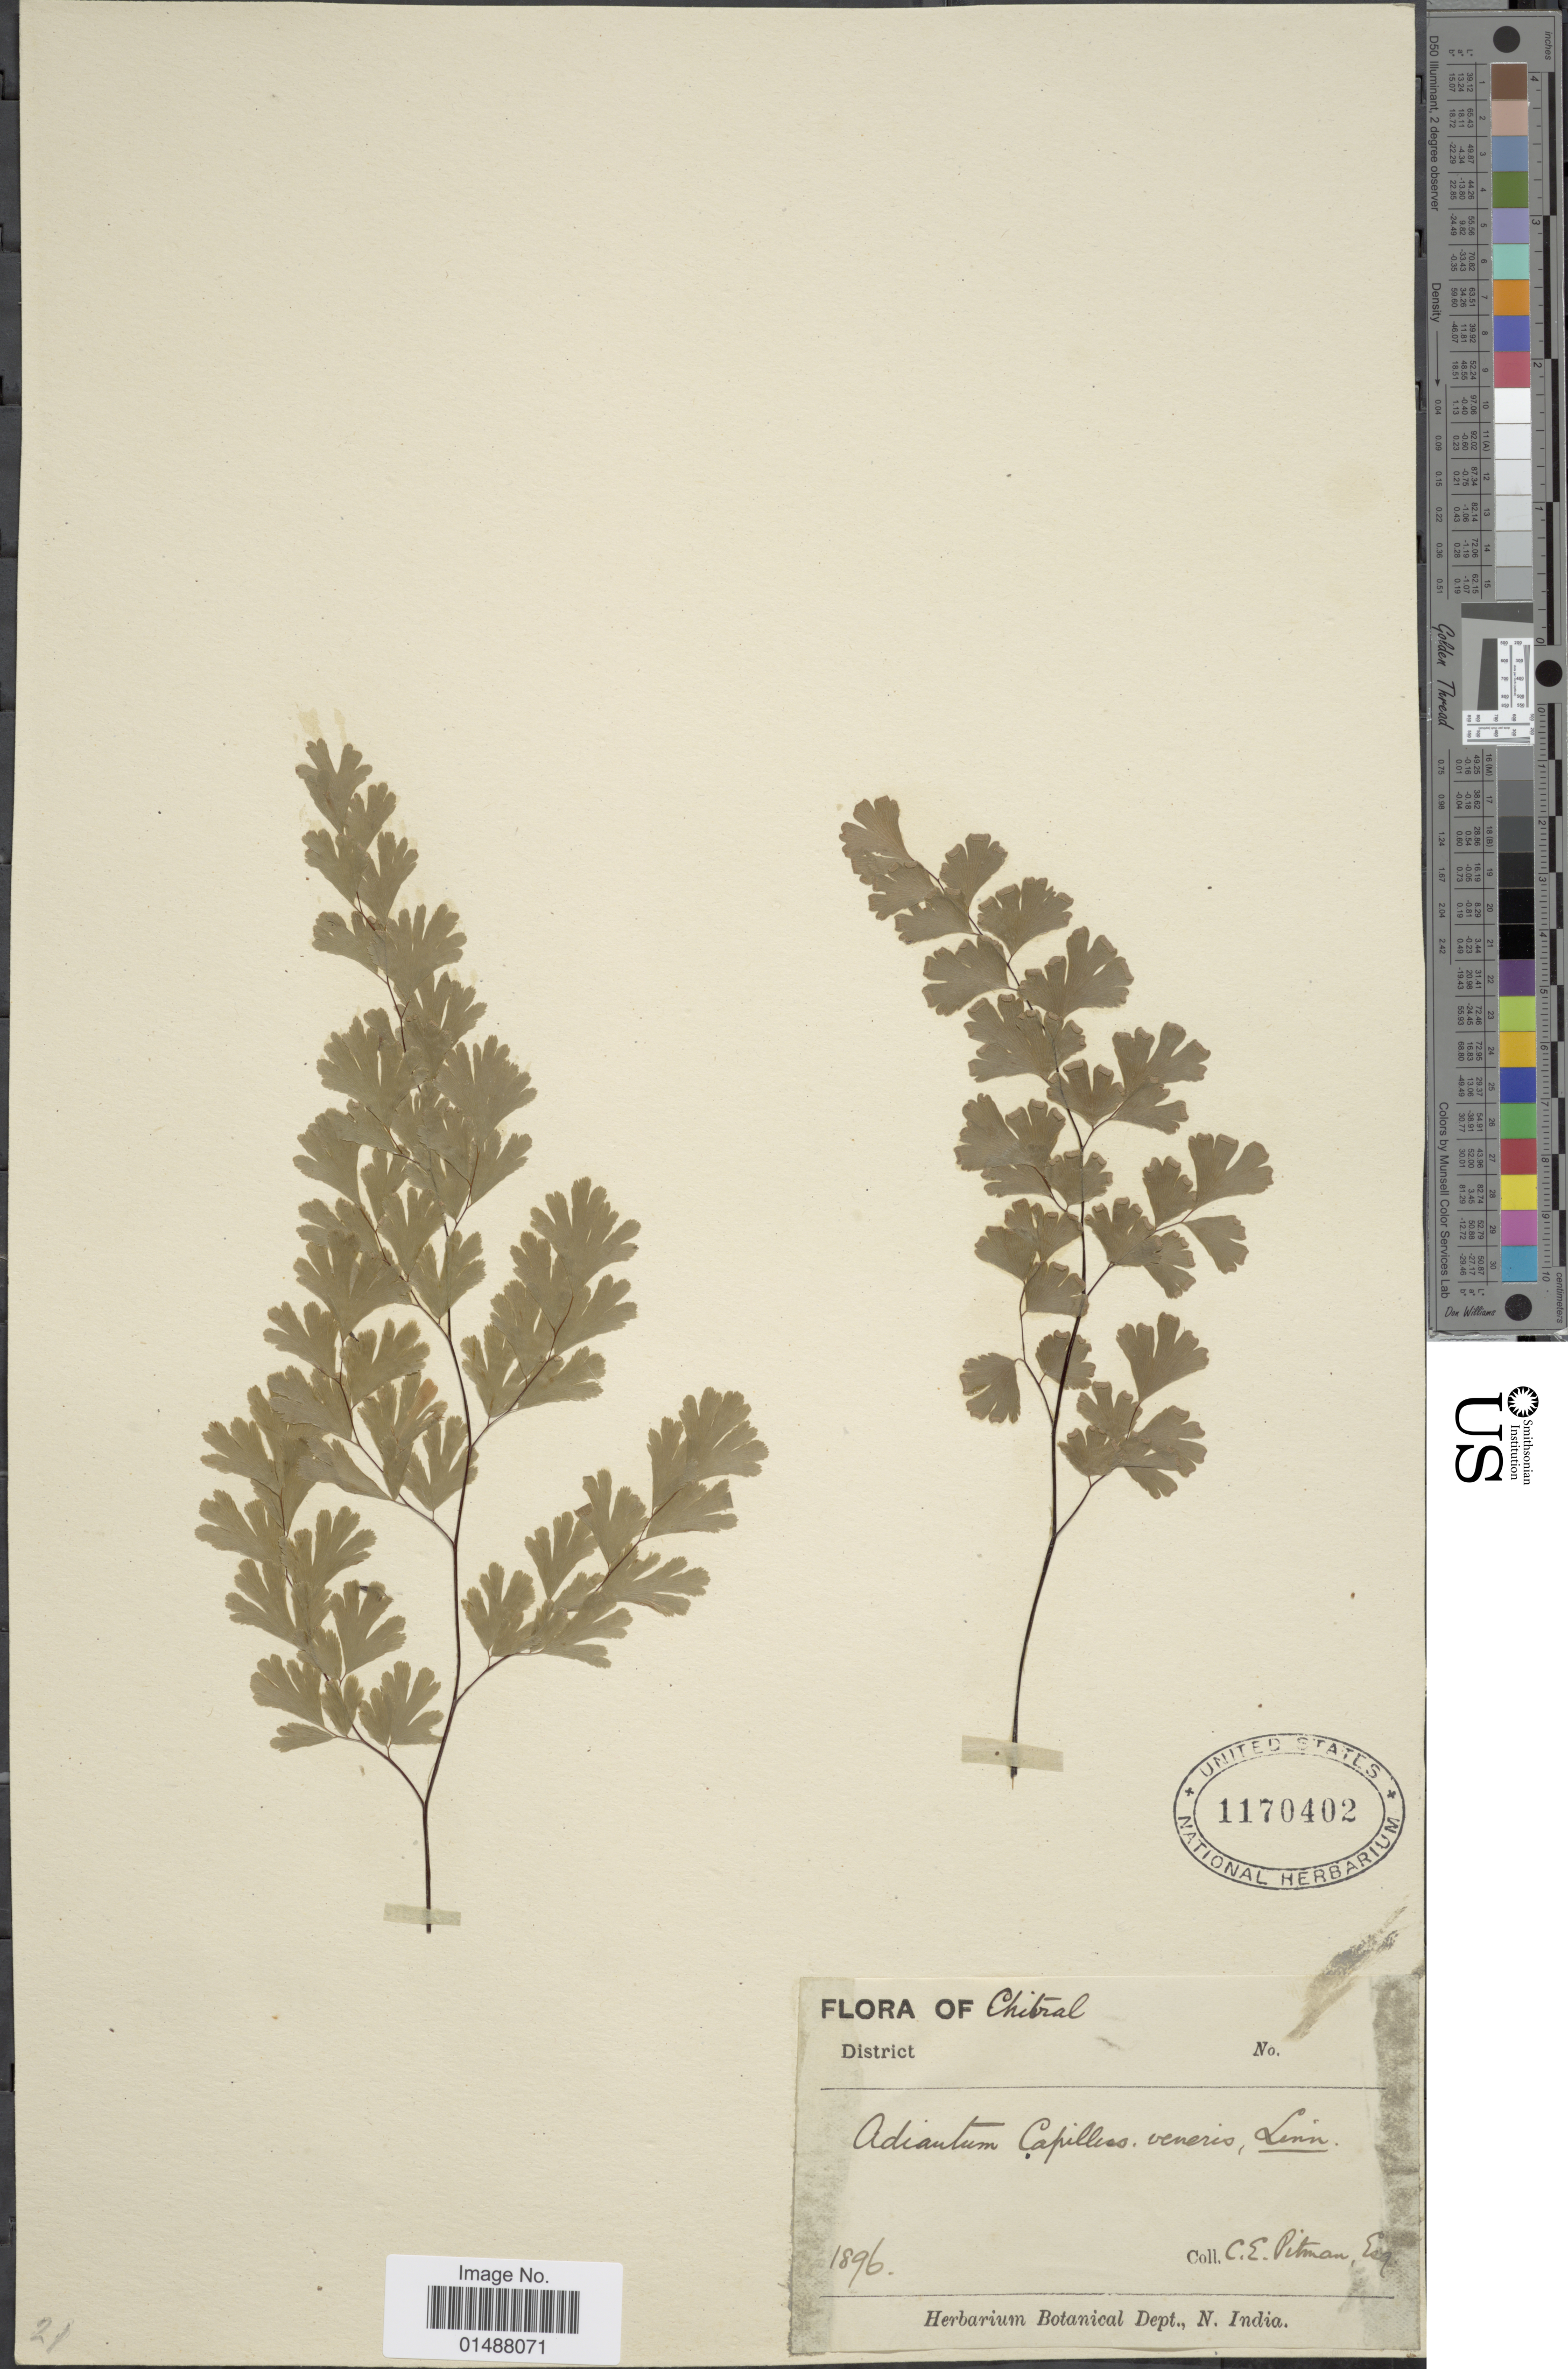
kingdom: Plantae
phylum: Tracheophyta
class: Polypodiopsida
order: Polypodiales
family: Pteridaceae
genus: Adiantum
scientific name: Adiantum capillus-veneris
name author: L.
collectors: C. Pitman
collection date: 1896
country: India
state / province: Karnataka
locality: Chitral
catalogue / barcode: US 1170402